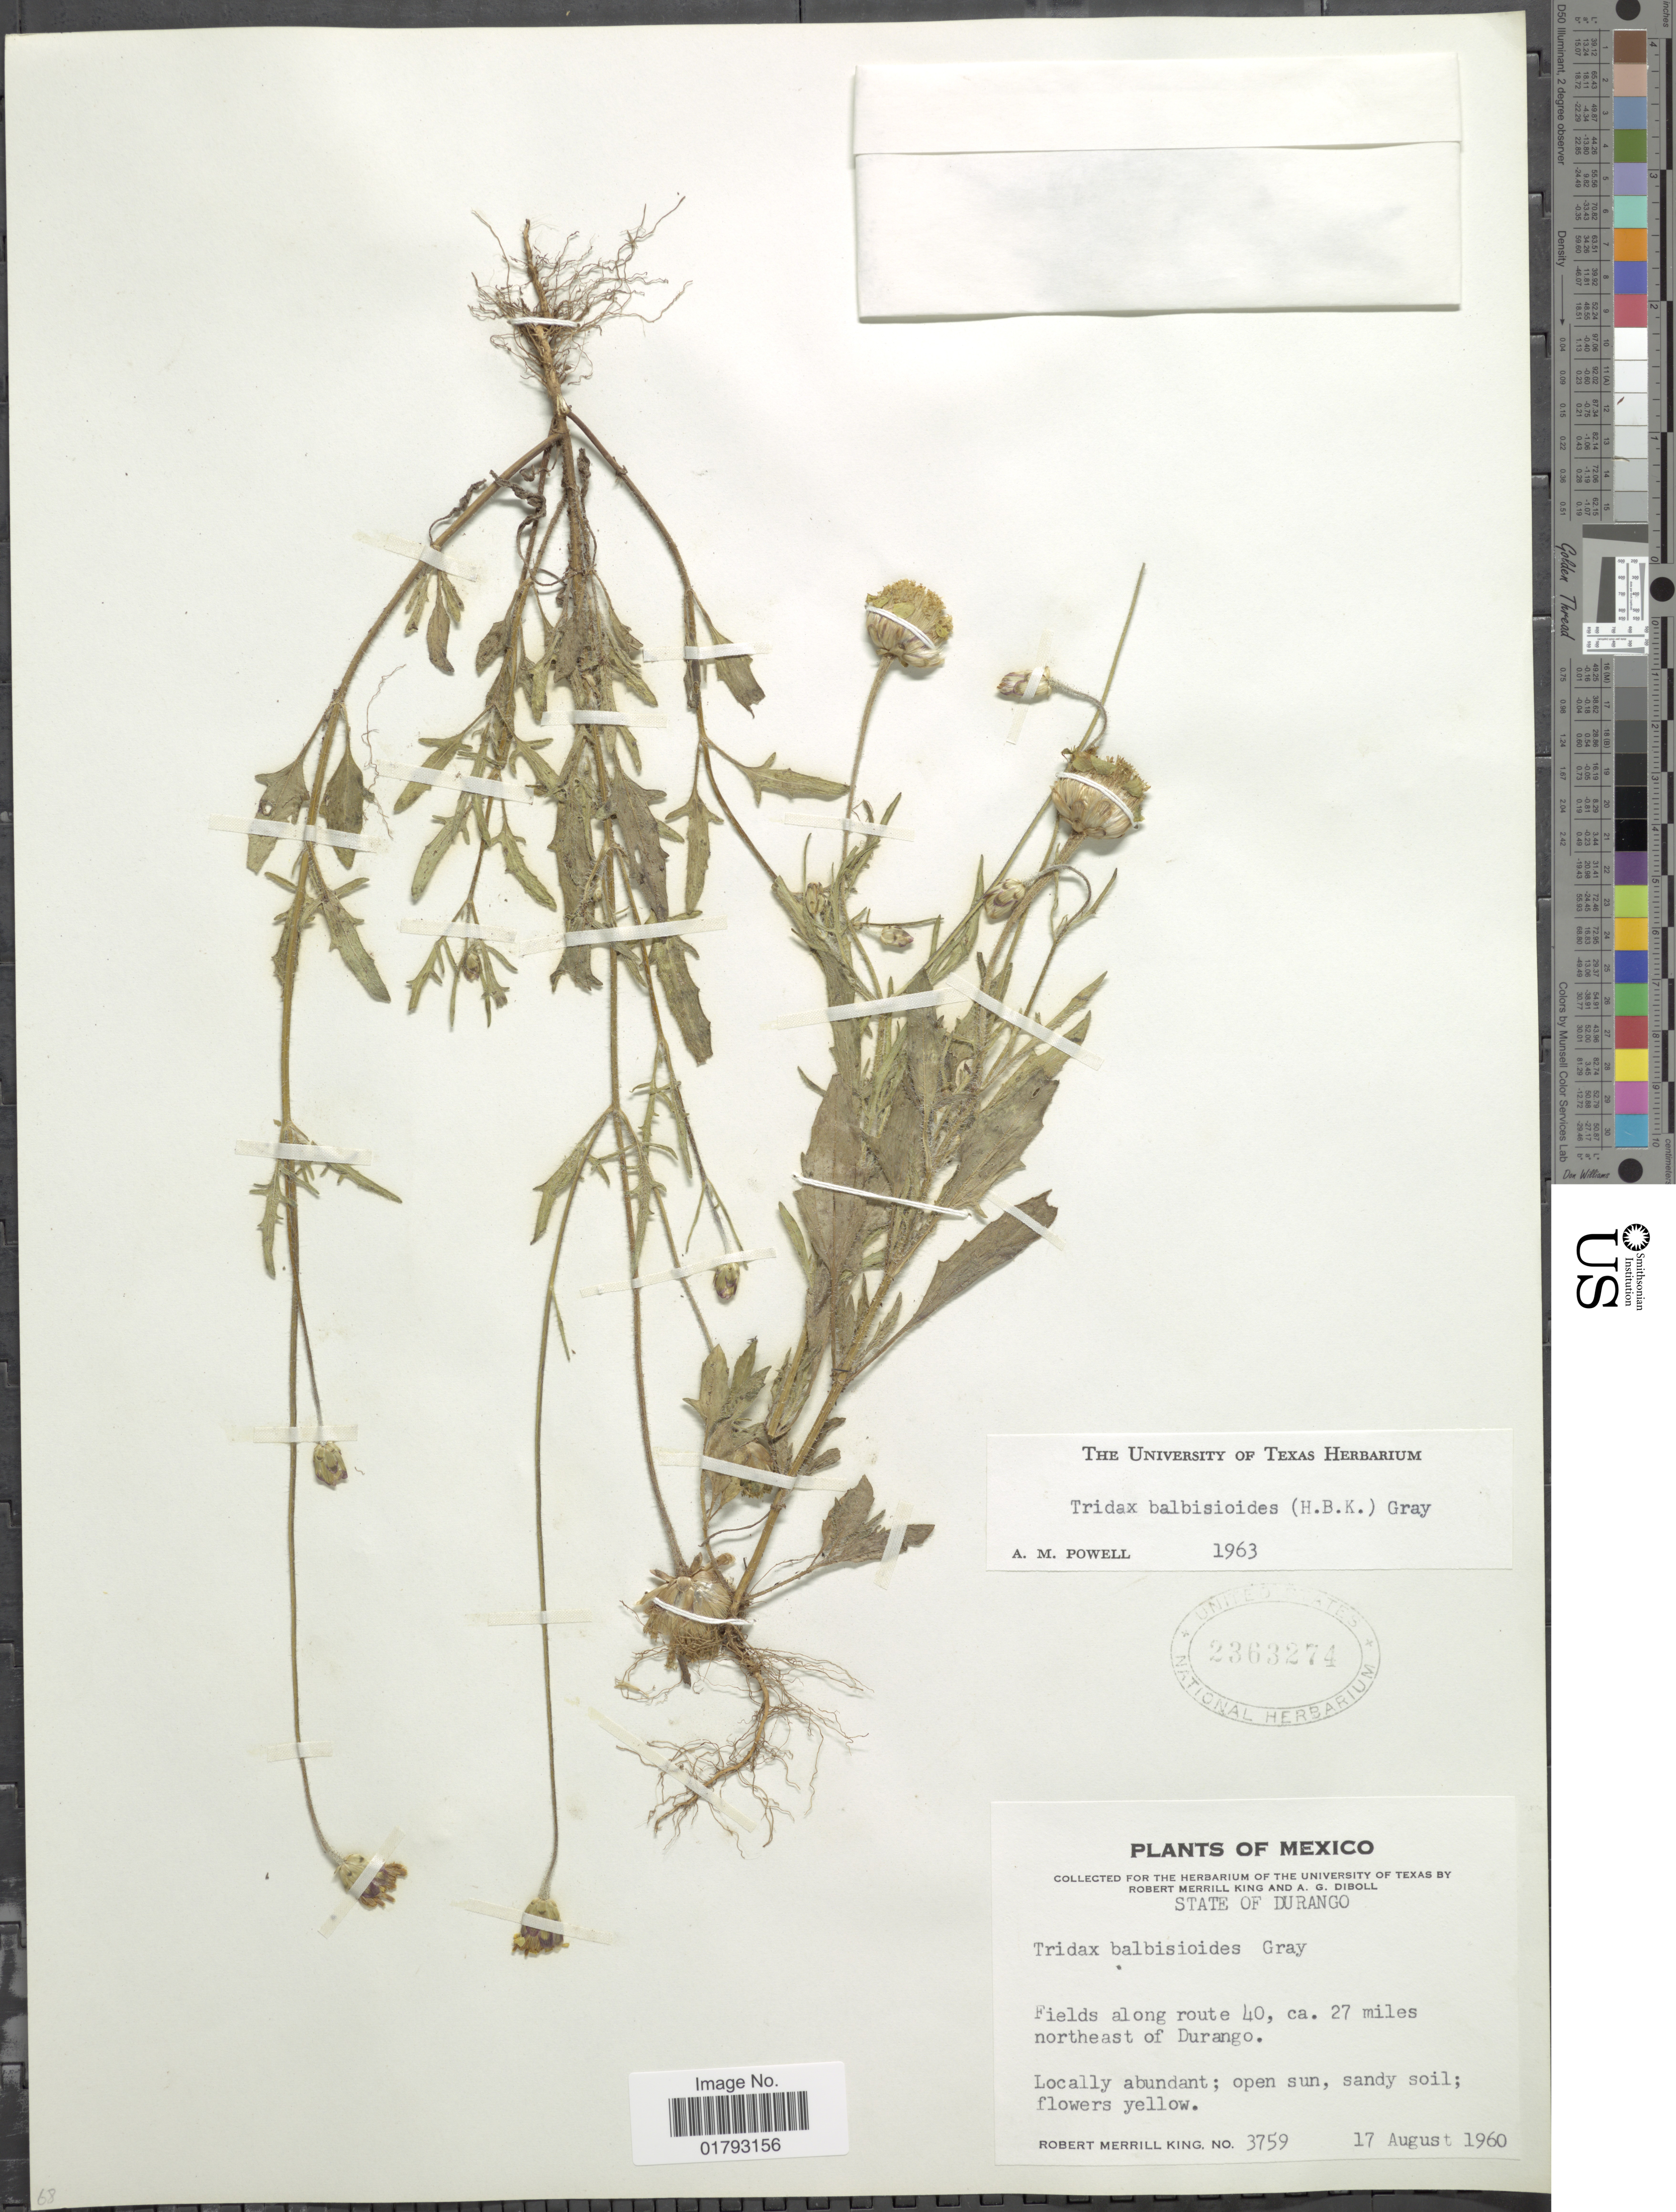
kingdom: Plantae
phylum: Tracheophyta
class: Magnoliopsida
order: Asterales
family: Asteraceae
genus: Tridax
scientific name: Tridax balbisioides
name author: (Kunth) A. Gray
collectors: R. M. King & A. Diboll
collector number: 3759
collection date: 1960-08-17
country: Mexico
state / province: Durango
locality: State of Durango. Fields along route 40, ca. 27 miles northeast of Durango.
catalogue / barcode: US 2363274